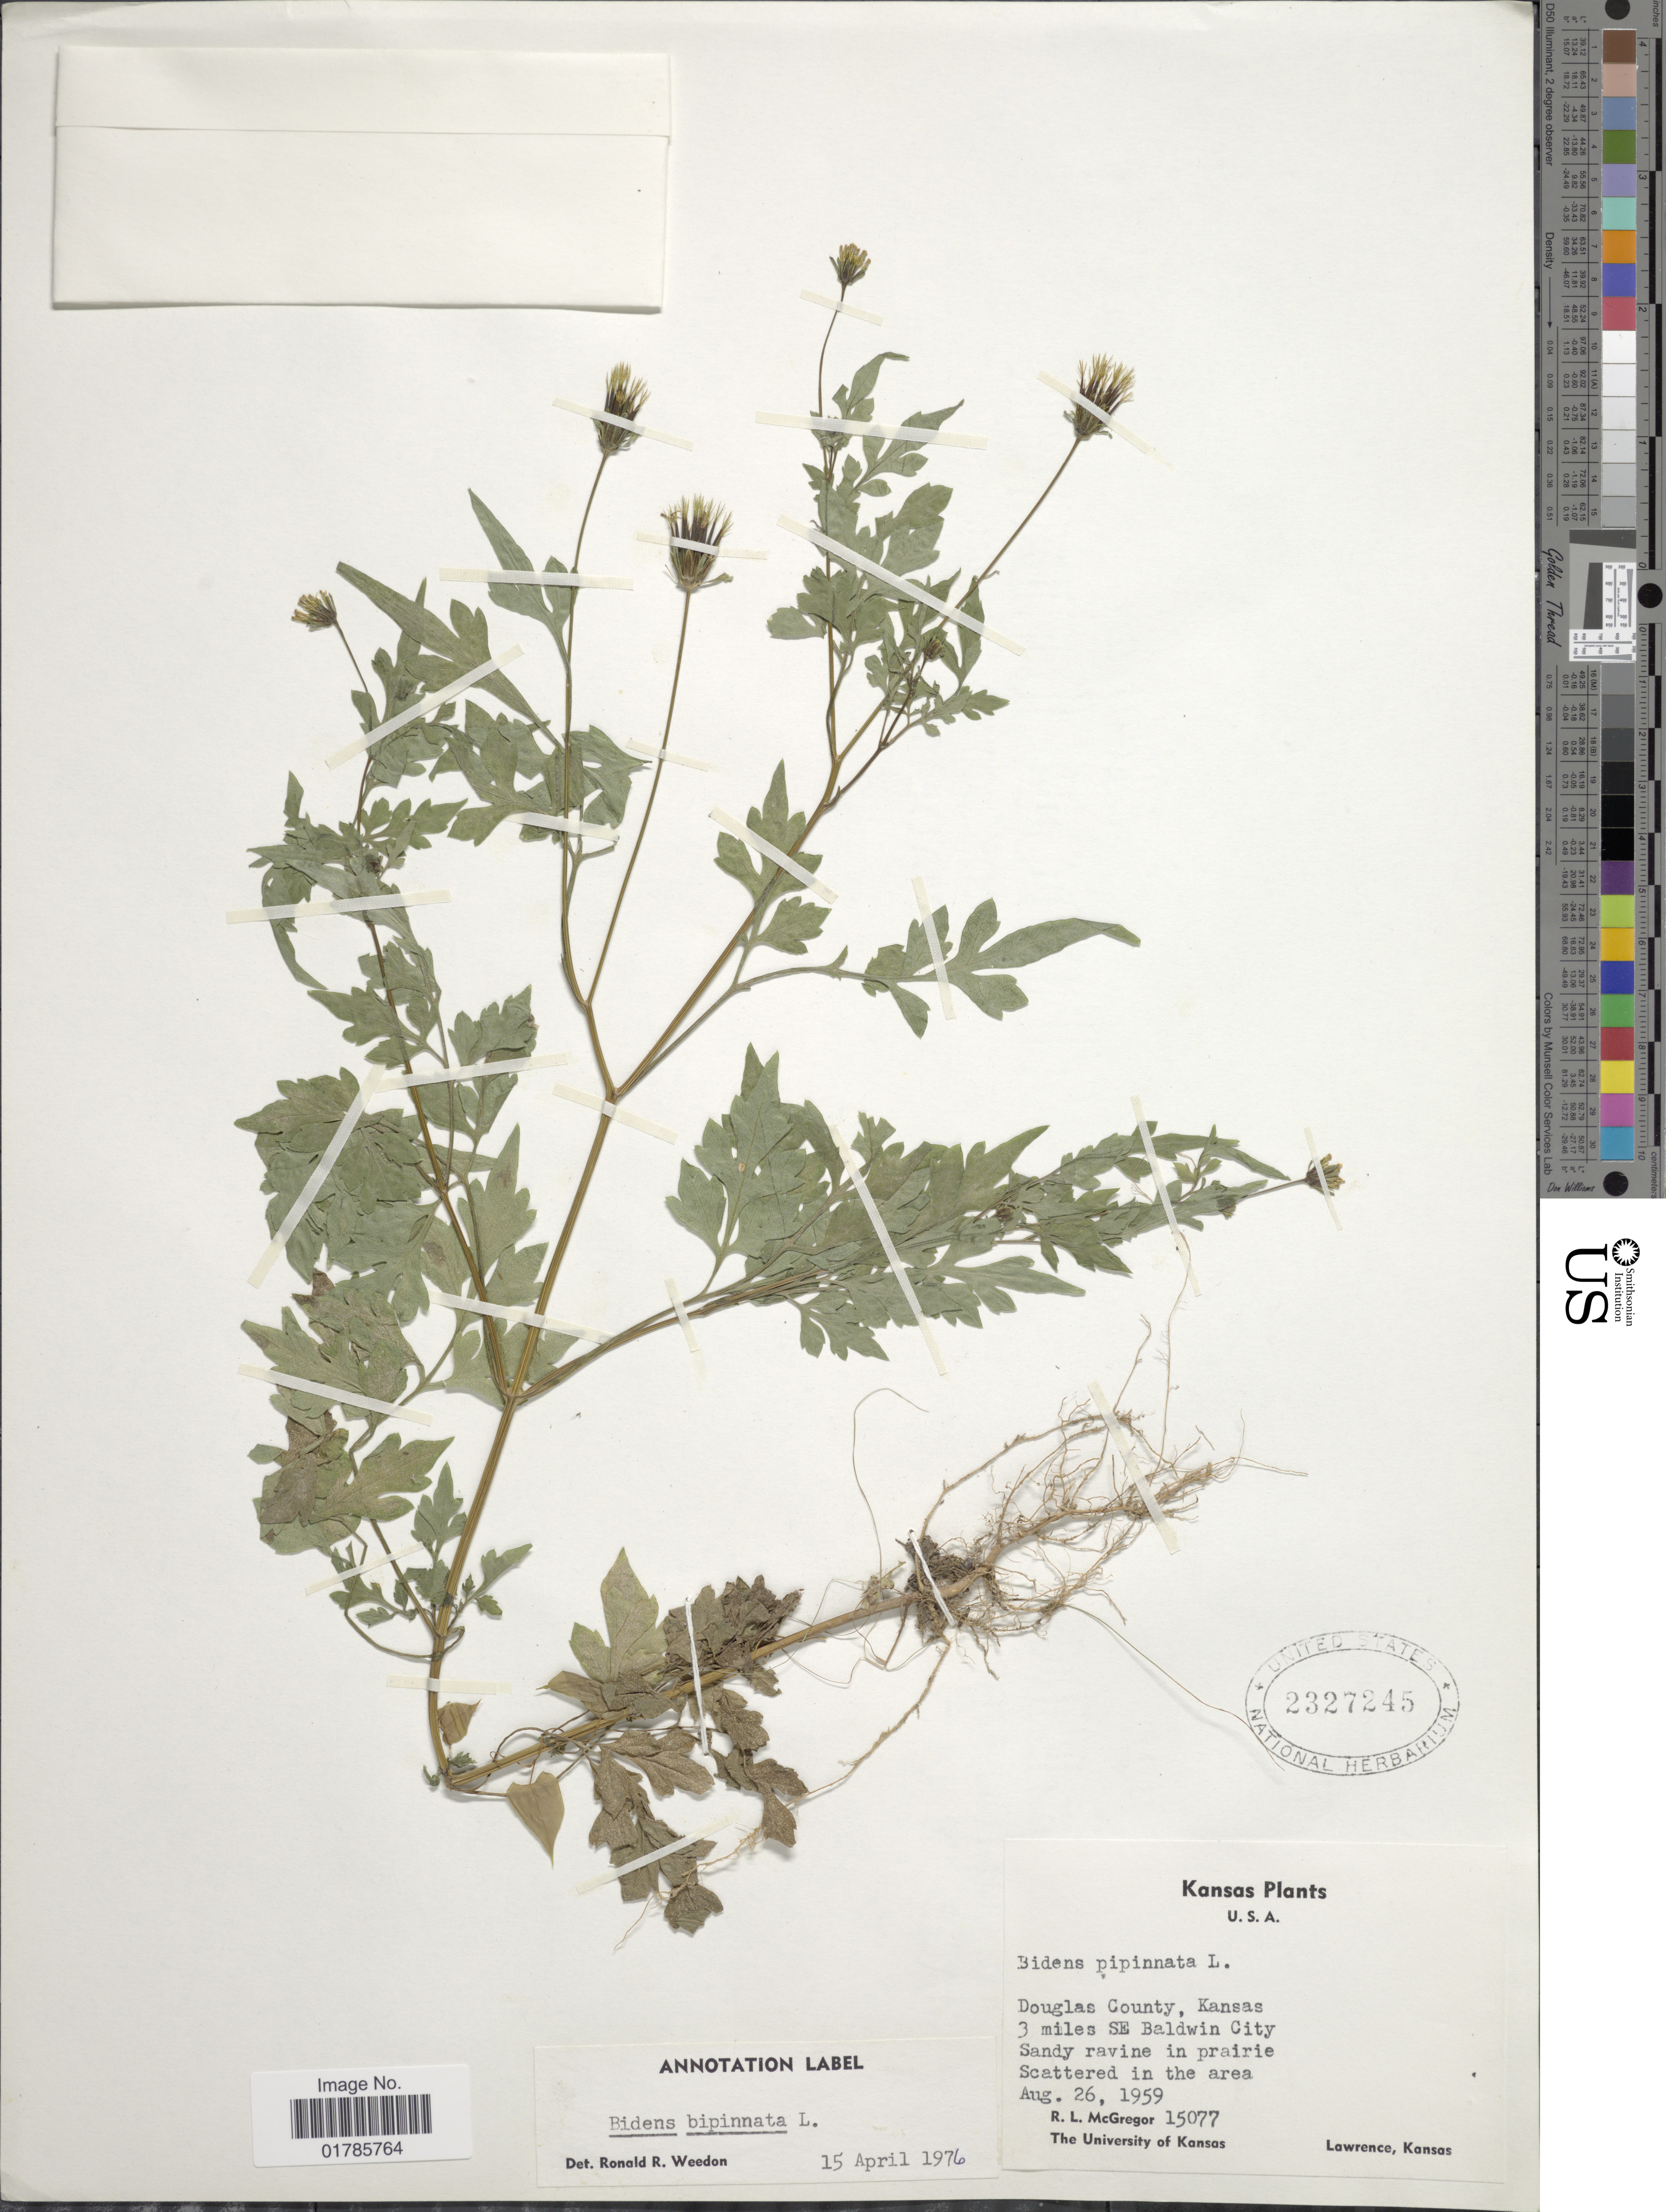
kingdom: Plantae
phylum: Tracheophyta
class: Magnoliopsida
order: Asterales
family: Asteraceae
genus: Bidens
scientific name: Bidens bipinnata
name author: L.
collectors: R. McGregor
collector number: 15077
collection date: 1959-08-26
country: United States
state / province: Kansas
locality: Douglas county, Kansas, 3 miles SE Baldwin City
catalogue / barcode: US 2327245